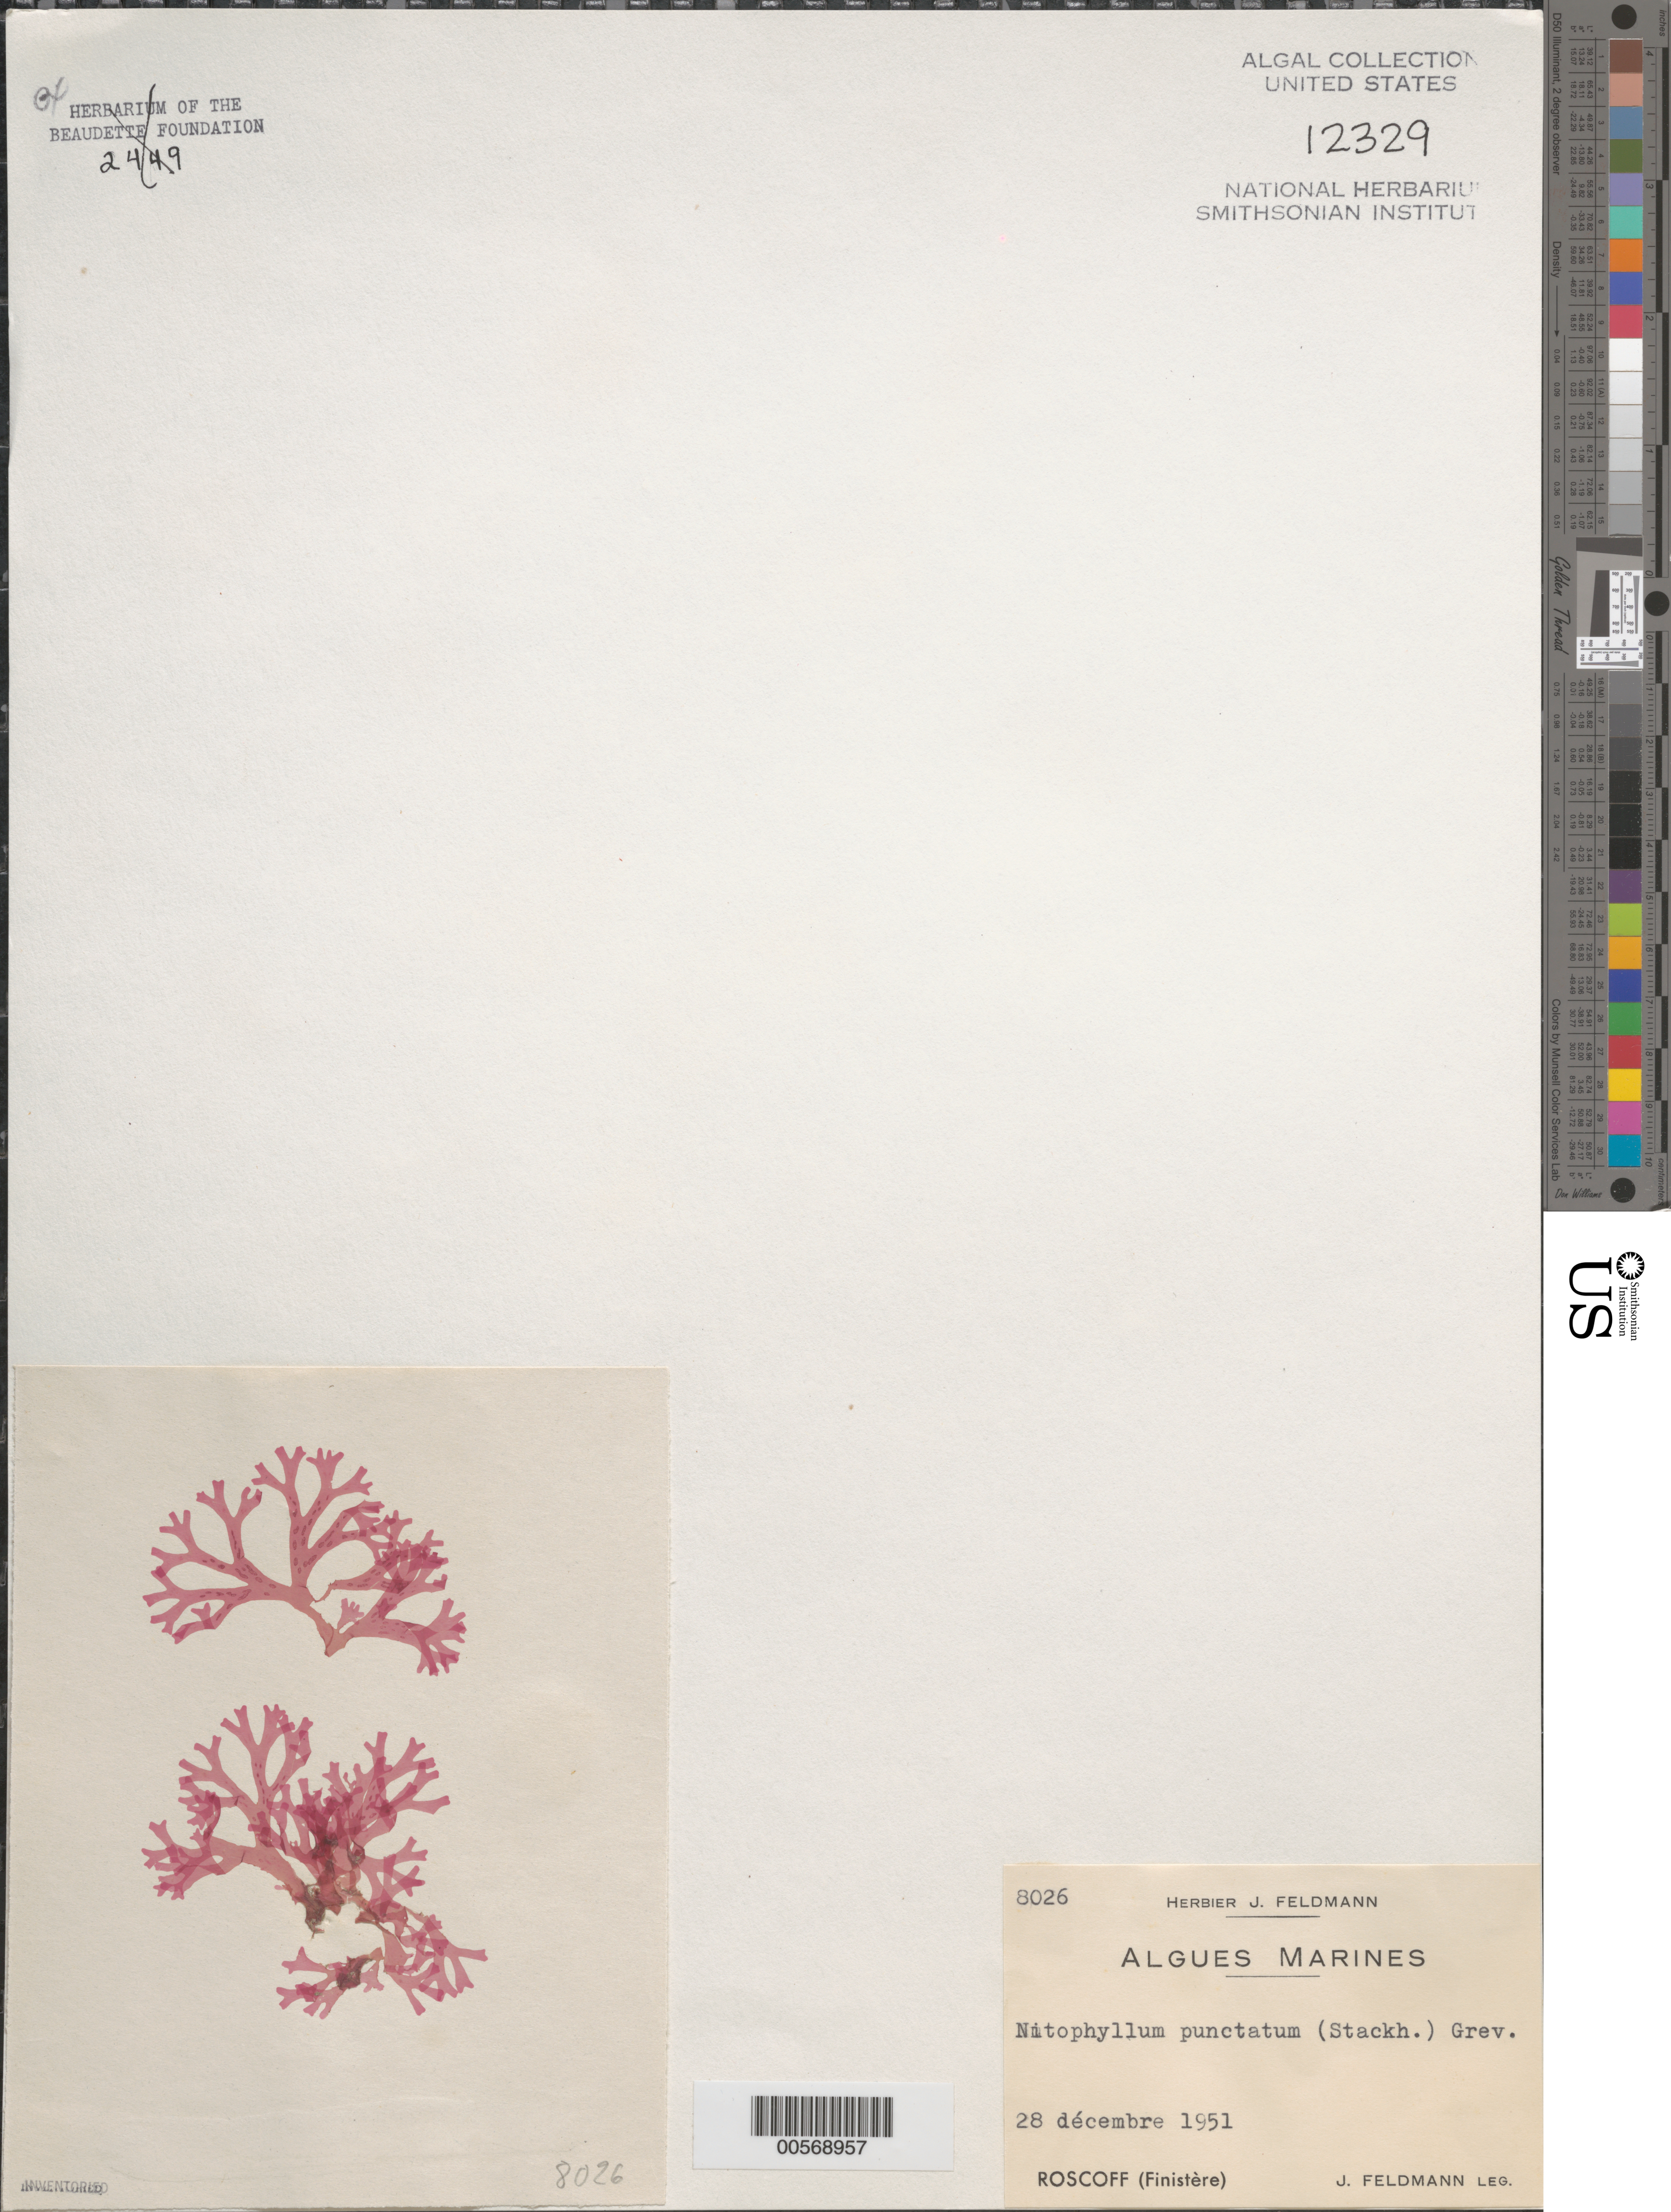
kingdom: Plantae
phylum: Rhodophyta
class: Florideophyceae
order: Ceramiales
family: Delesseriaceae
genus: Nitophyllum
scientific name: Nitophyllum punctatum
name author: (Stackh.) Grev.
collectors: J. Feldmann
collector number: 8026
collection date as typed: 28 Dec 1951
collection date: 1951-12-28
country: France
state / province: Bretagne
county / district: Finistère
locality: Roscoff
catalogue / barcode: US 12329